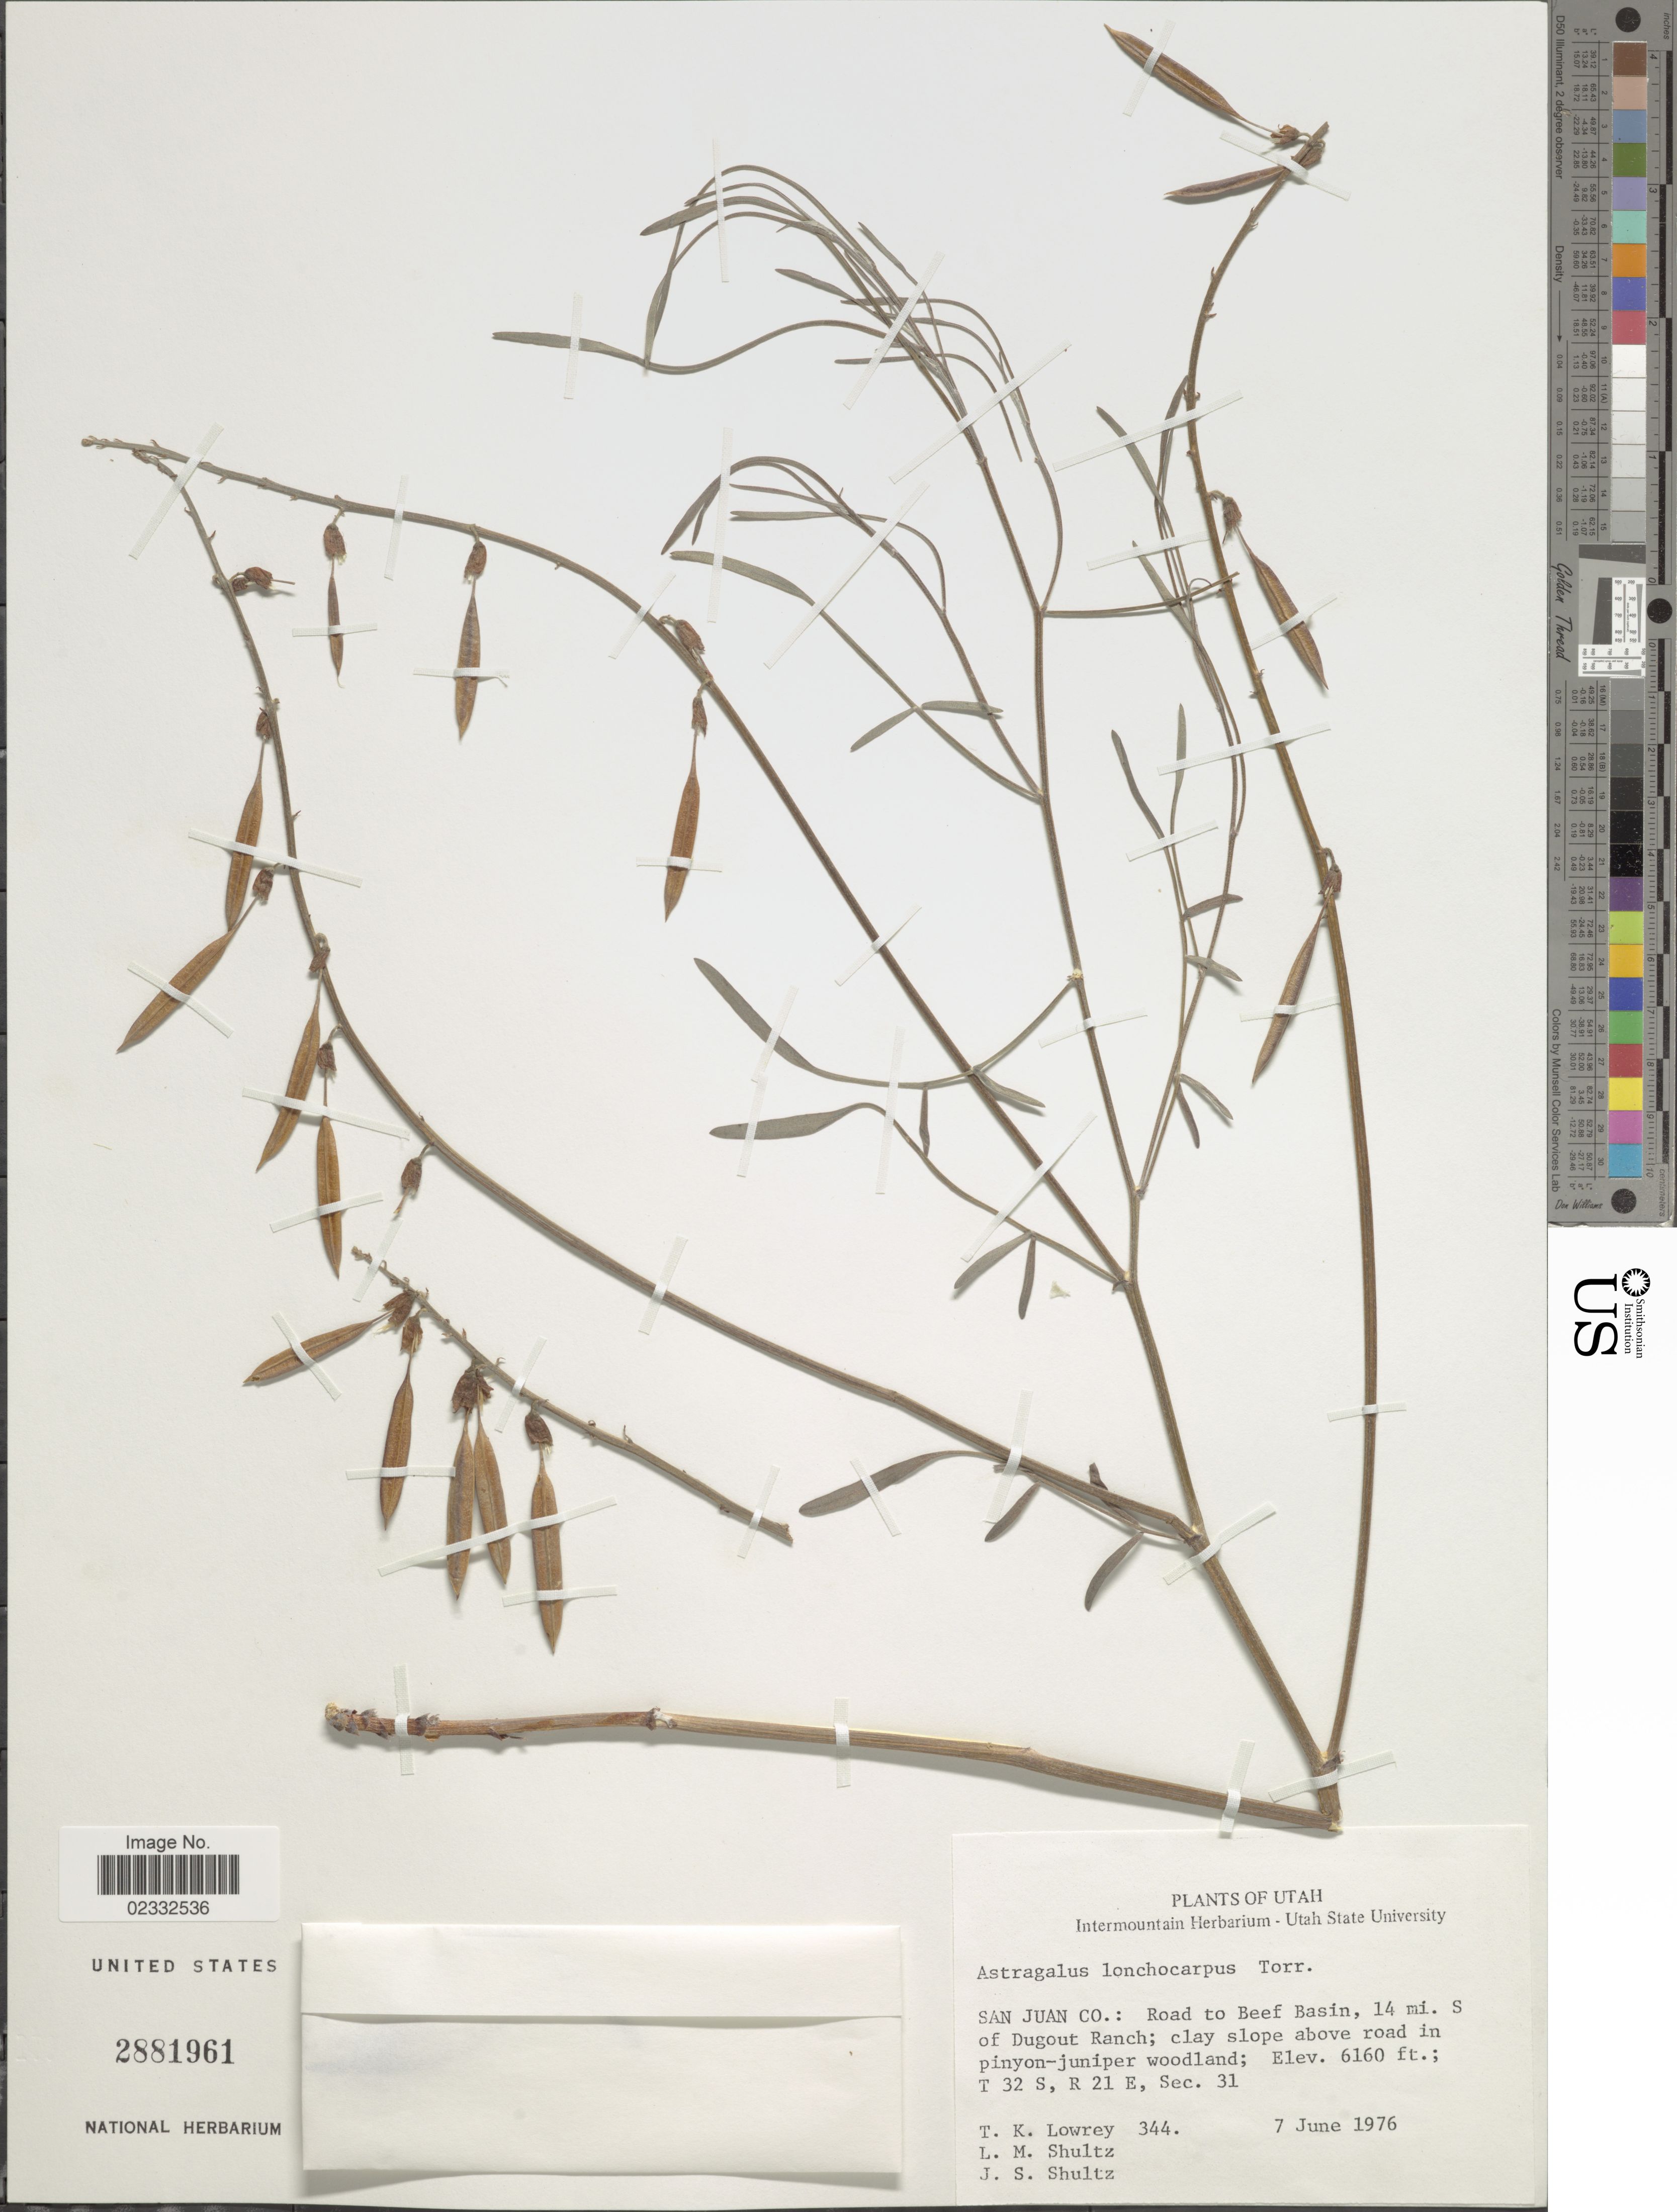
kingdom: Plantae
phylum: Tracheophyta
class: Magnoliopsida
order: Fabales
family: Fabaceae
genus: Astragalus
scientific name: Astragalus lonchocarpus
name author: Torr.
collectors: T. Lowrey, L. Shultz & J. Shultz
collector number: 344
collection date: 1976-06-07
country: United States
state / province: Utah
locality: San Juan Co.: Road to Beef Basin, 14 mi. S of Dugout Ranch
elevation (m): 1878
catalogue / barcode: US 2881961